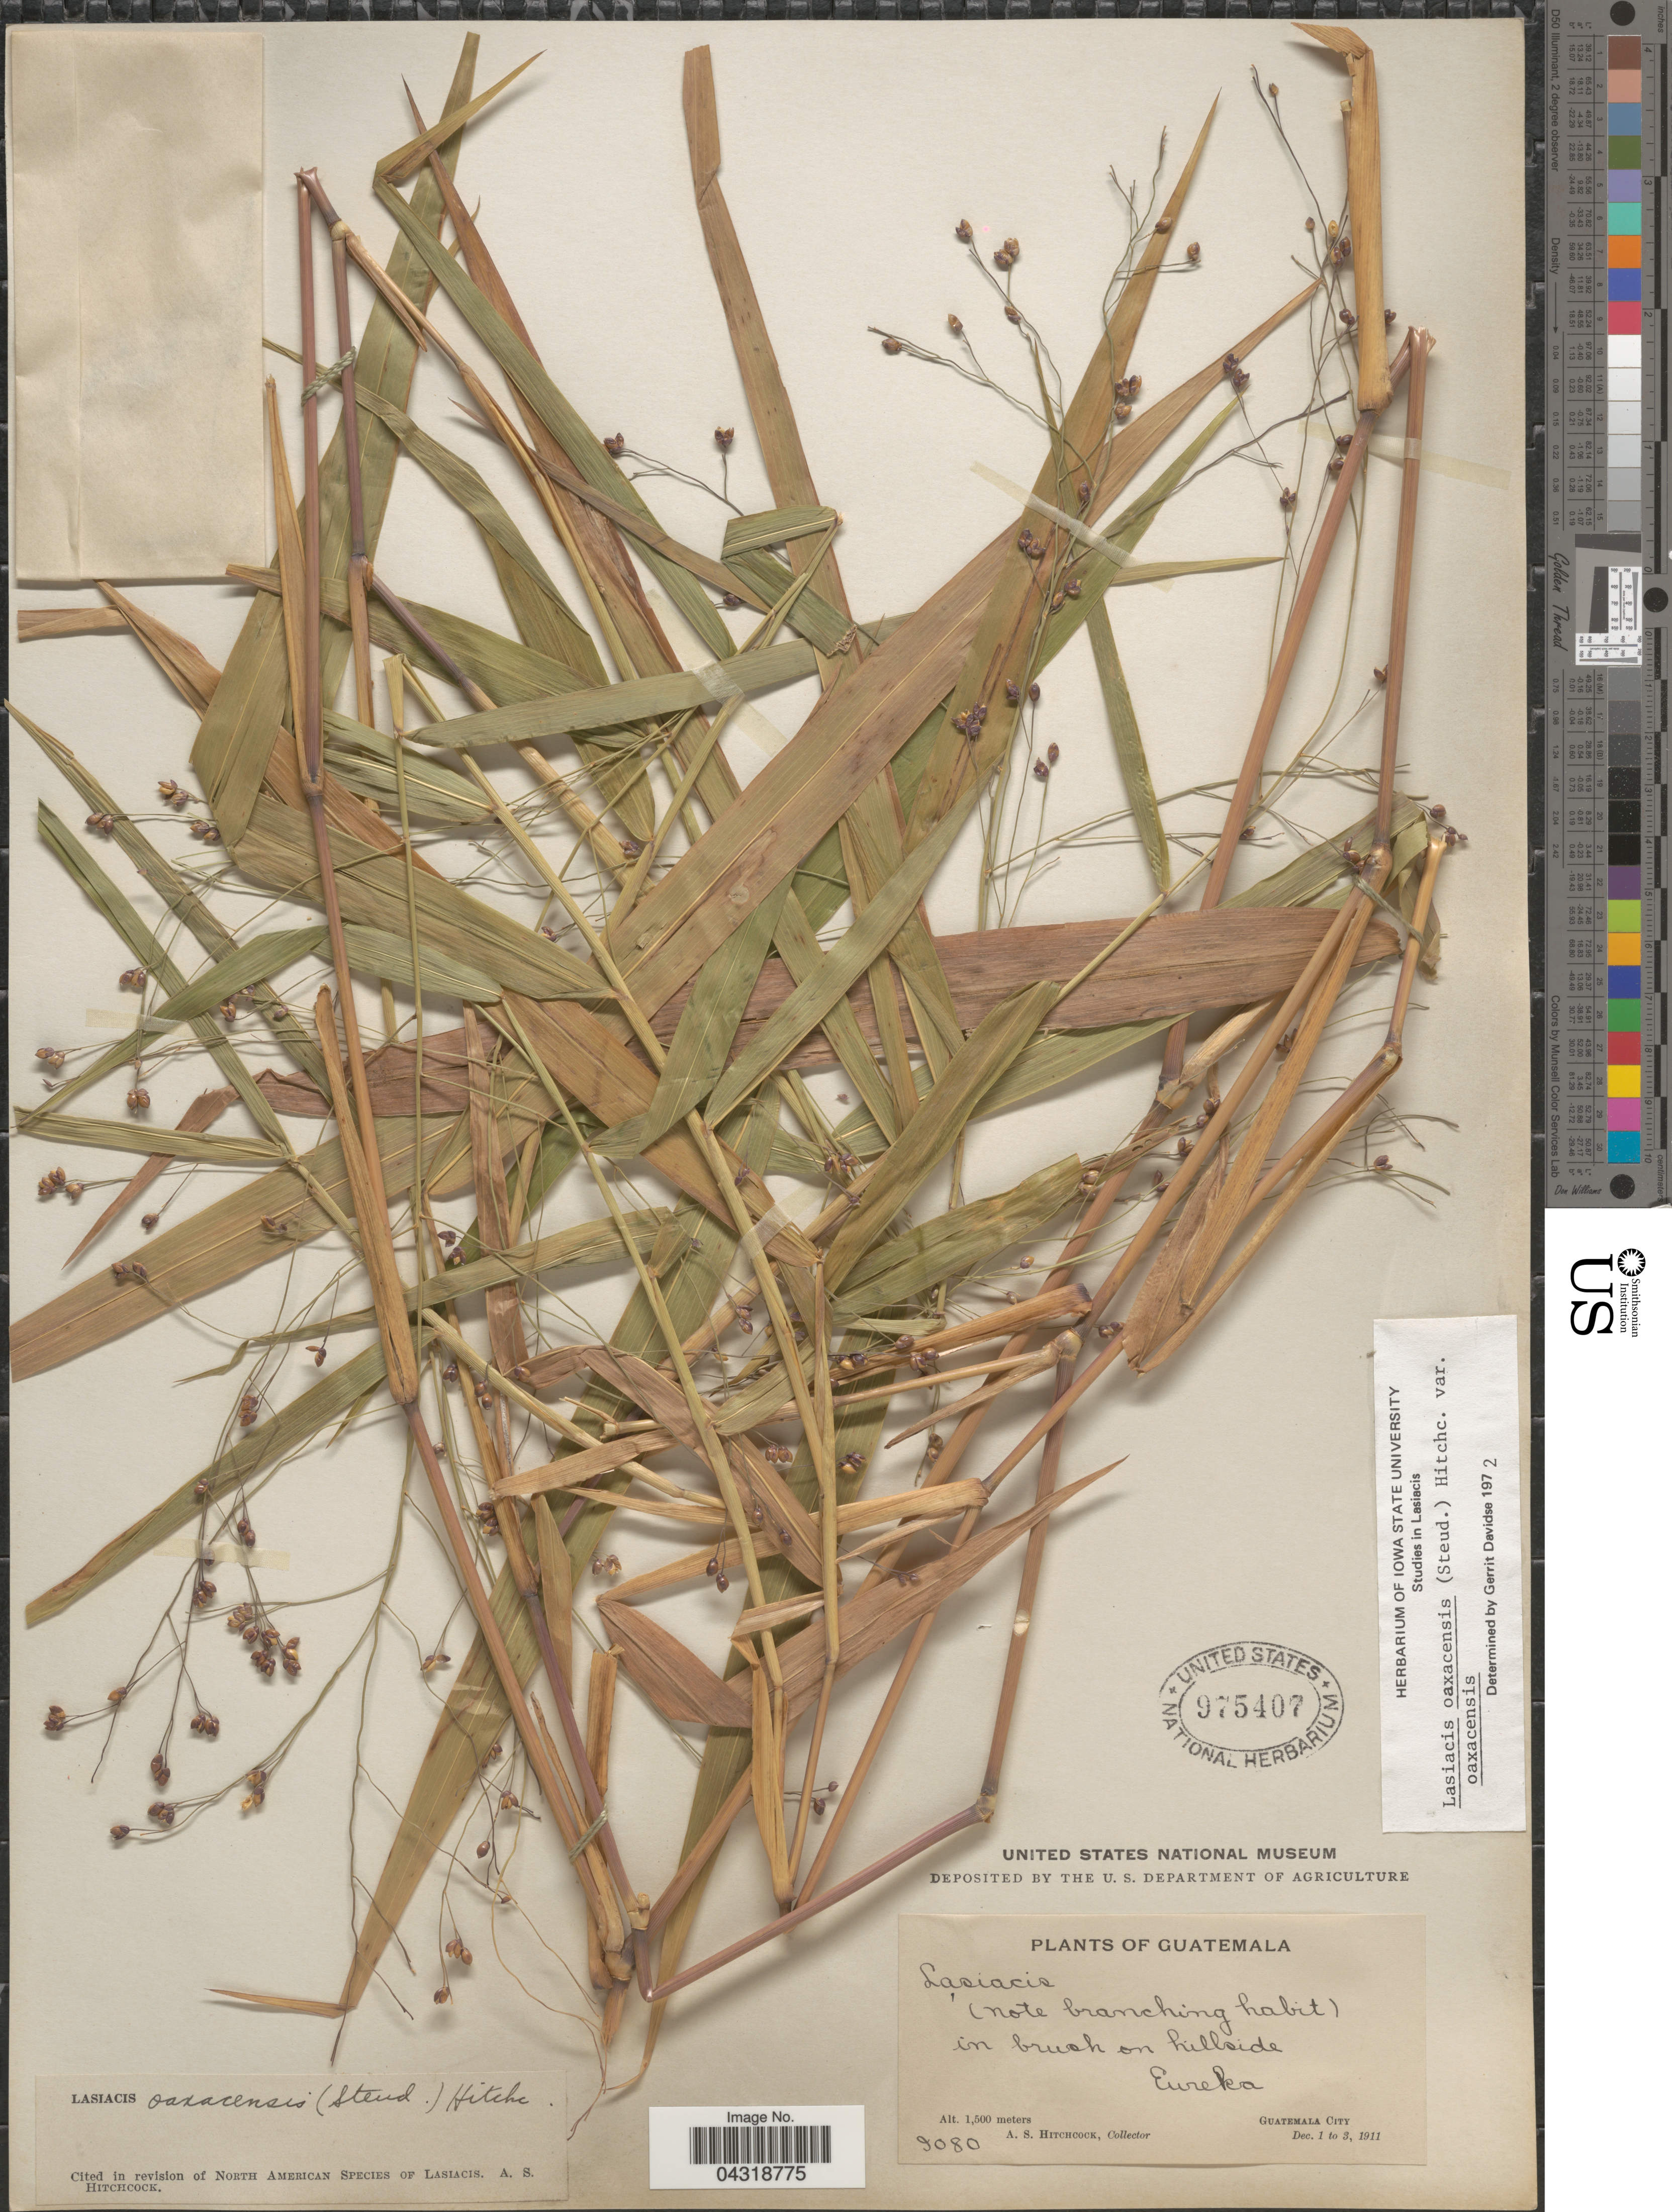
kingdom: Plantae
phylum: Tracheophyta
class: Liliopsida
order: Poales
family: Poaceae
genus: Lasiacis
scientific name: Lasiacis oaxacensis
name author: (Steud.) Hitchc.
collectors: A. S. Hitchcock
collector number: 9080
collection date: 1911-12-01/1911-12-03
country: Guatemala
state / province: Guatemala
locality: In brush on hillside. Eureka. Guatamala City.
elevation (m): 1500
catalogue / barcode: US 975407